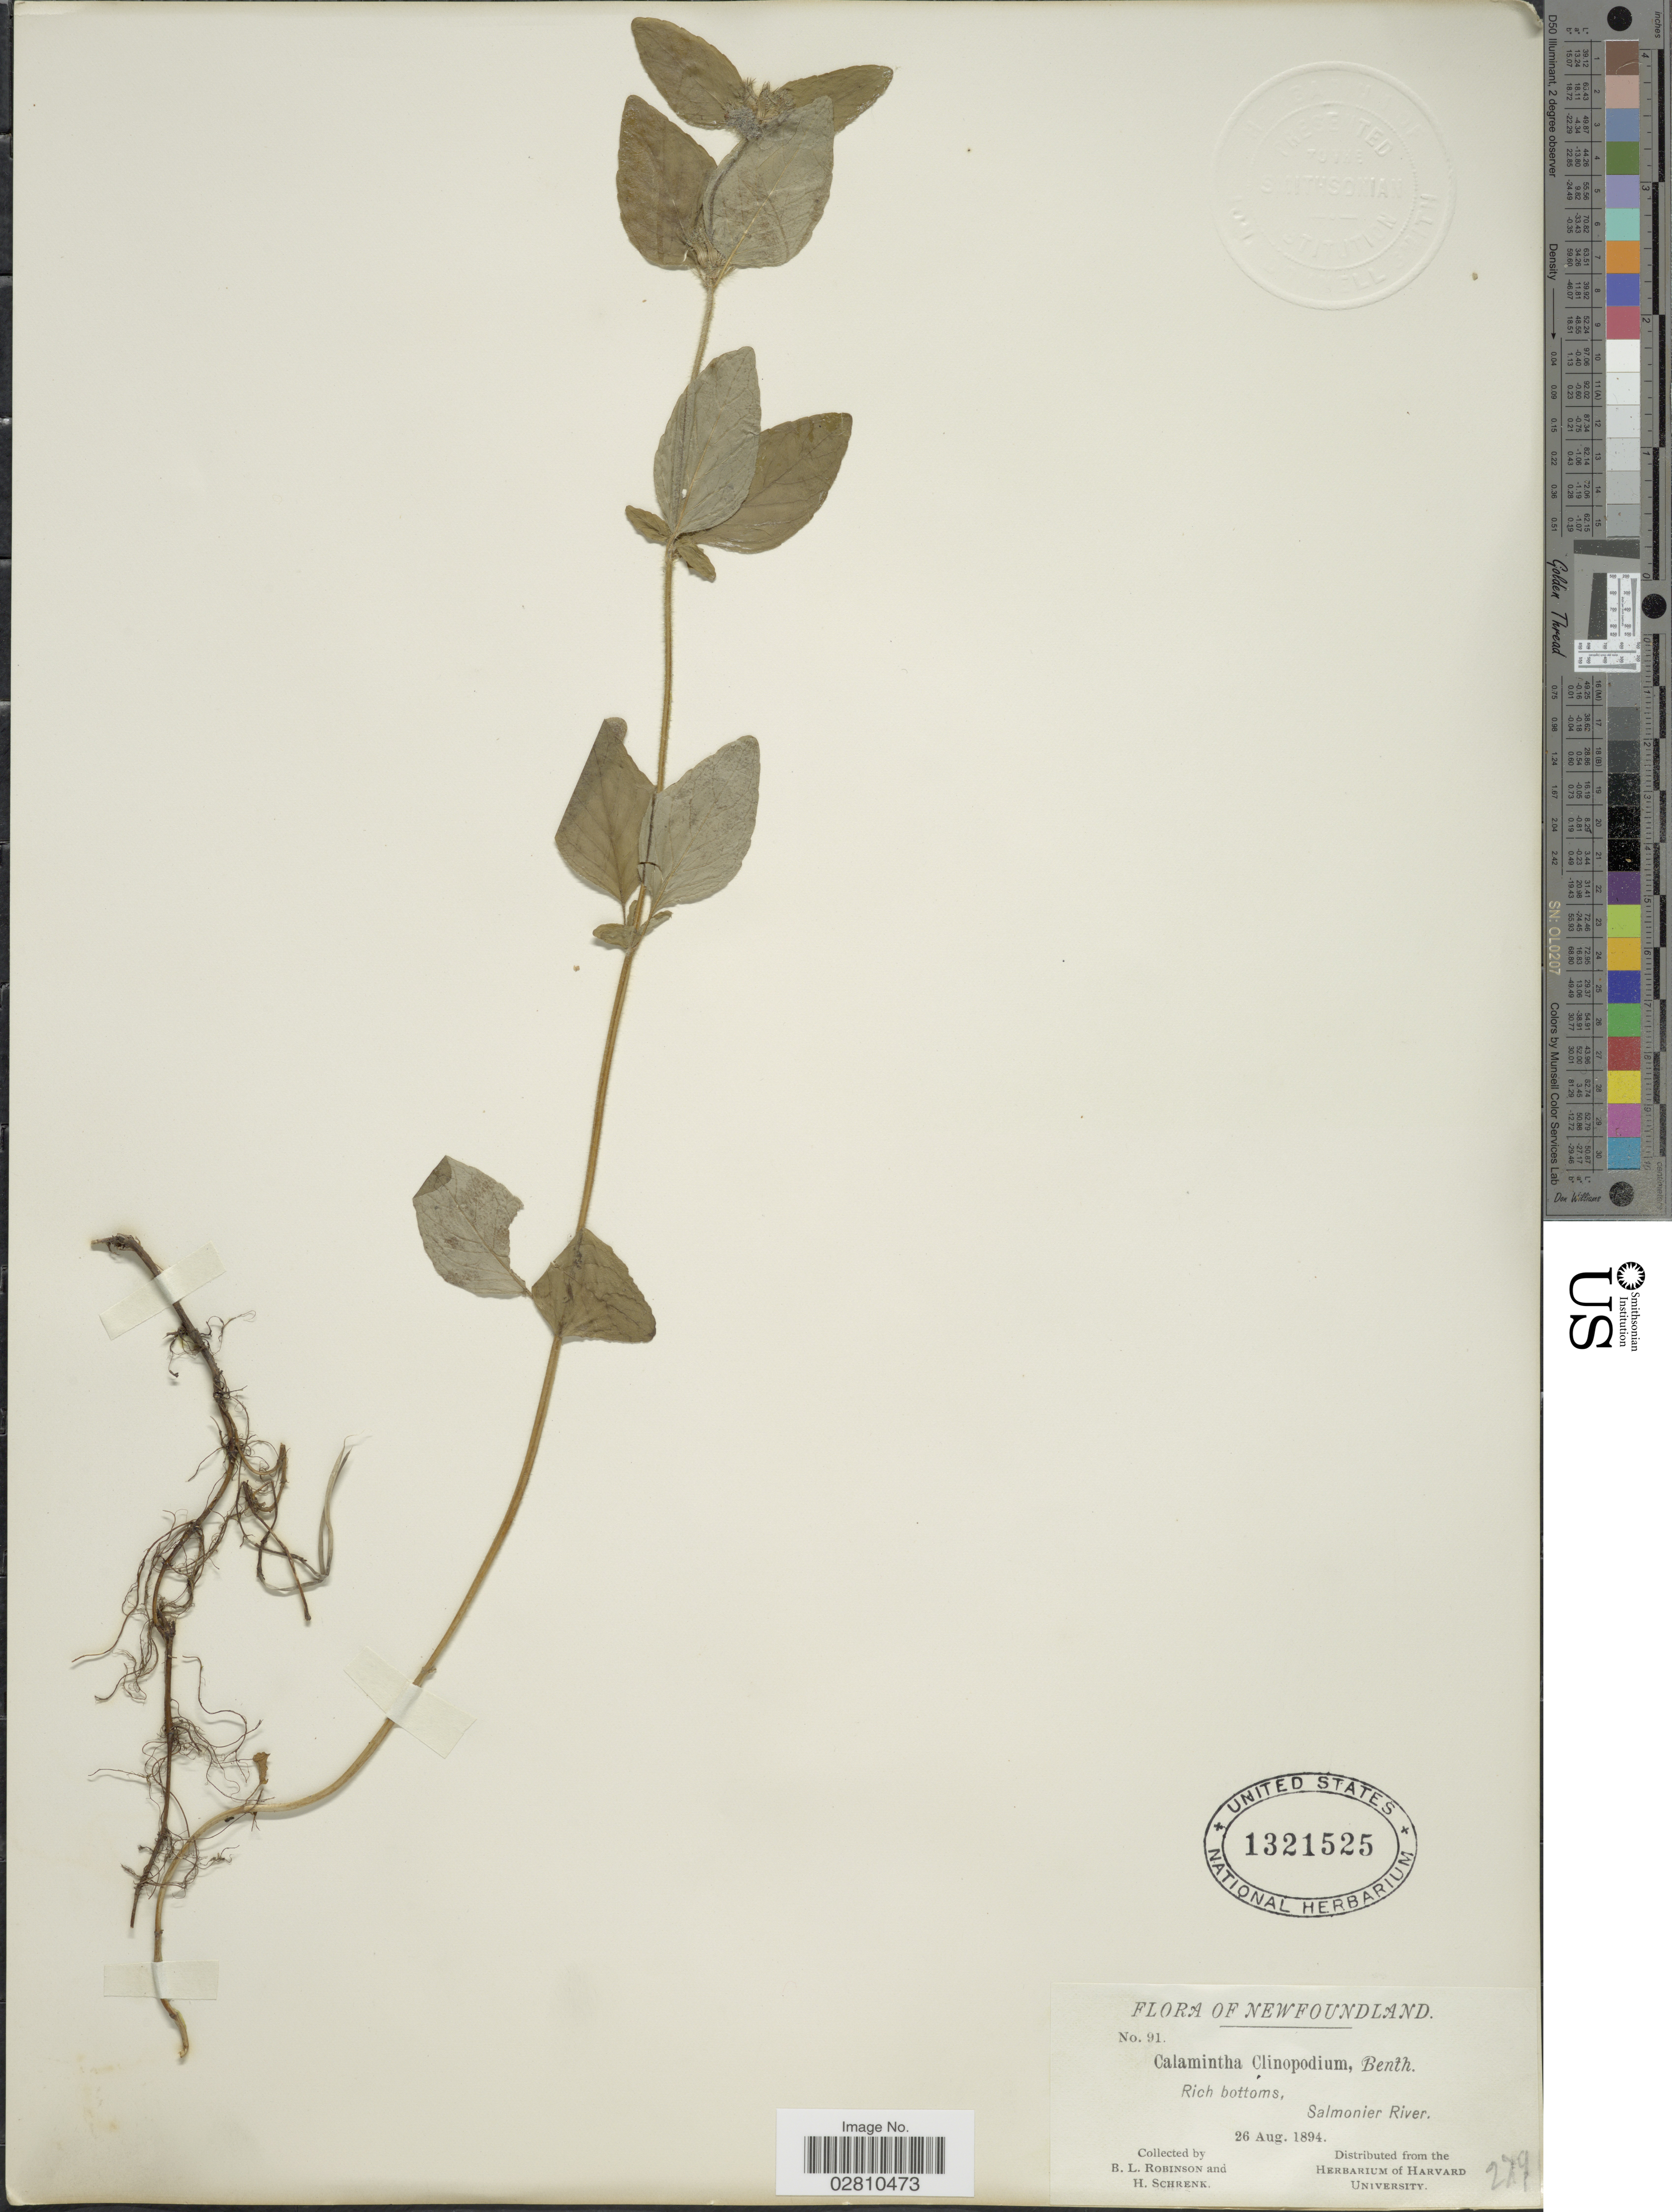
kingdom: Plantae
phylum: Tracheophyta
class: Magnoliopsida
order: Lamiales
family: Lamiaceae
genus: Clinopodium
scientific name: Clinopodium vulgare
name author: L.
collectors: B. L. Robinson & H. v. Schrenk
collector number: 91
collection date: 1894-08-26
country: Canada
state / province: Newfoundland and Labrador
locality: Salmonier River.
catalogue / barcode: US 1321525